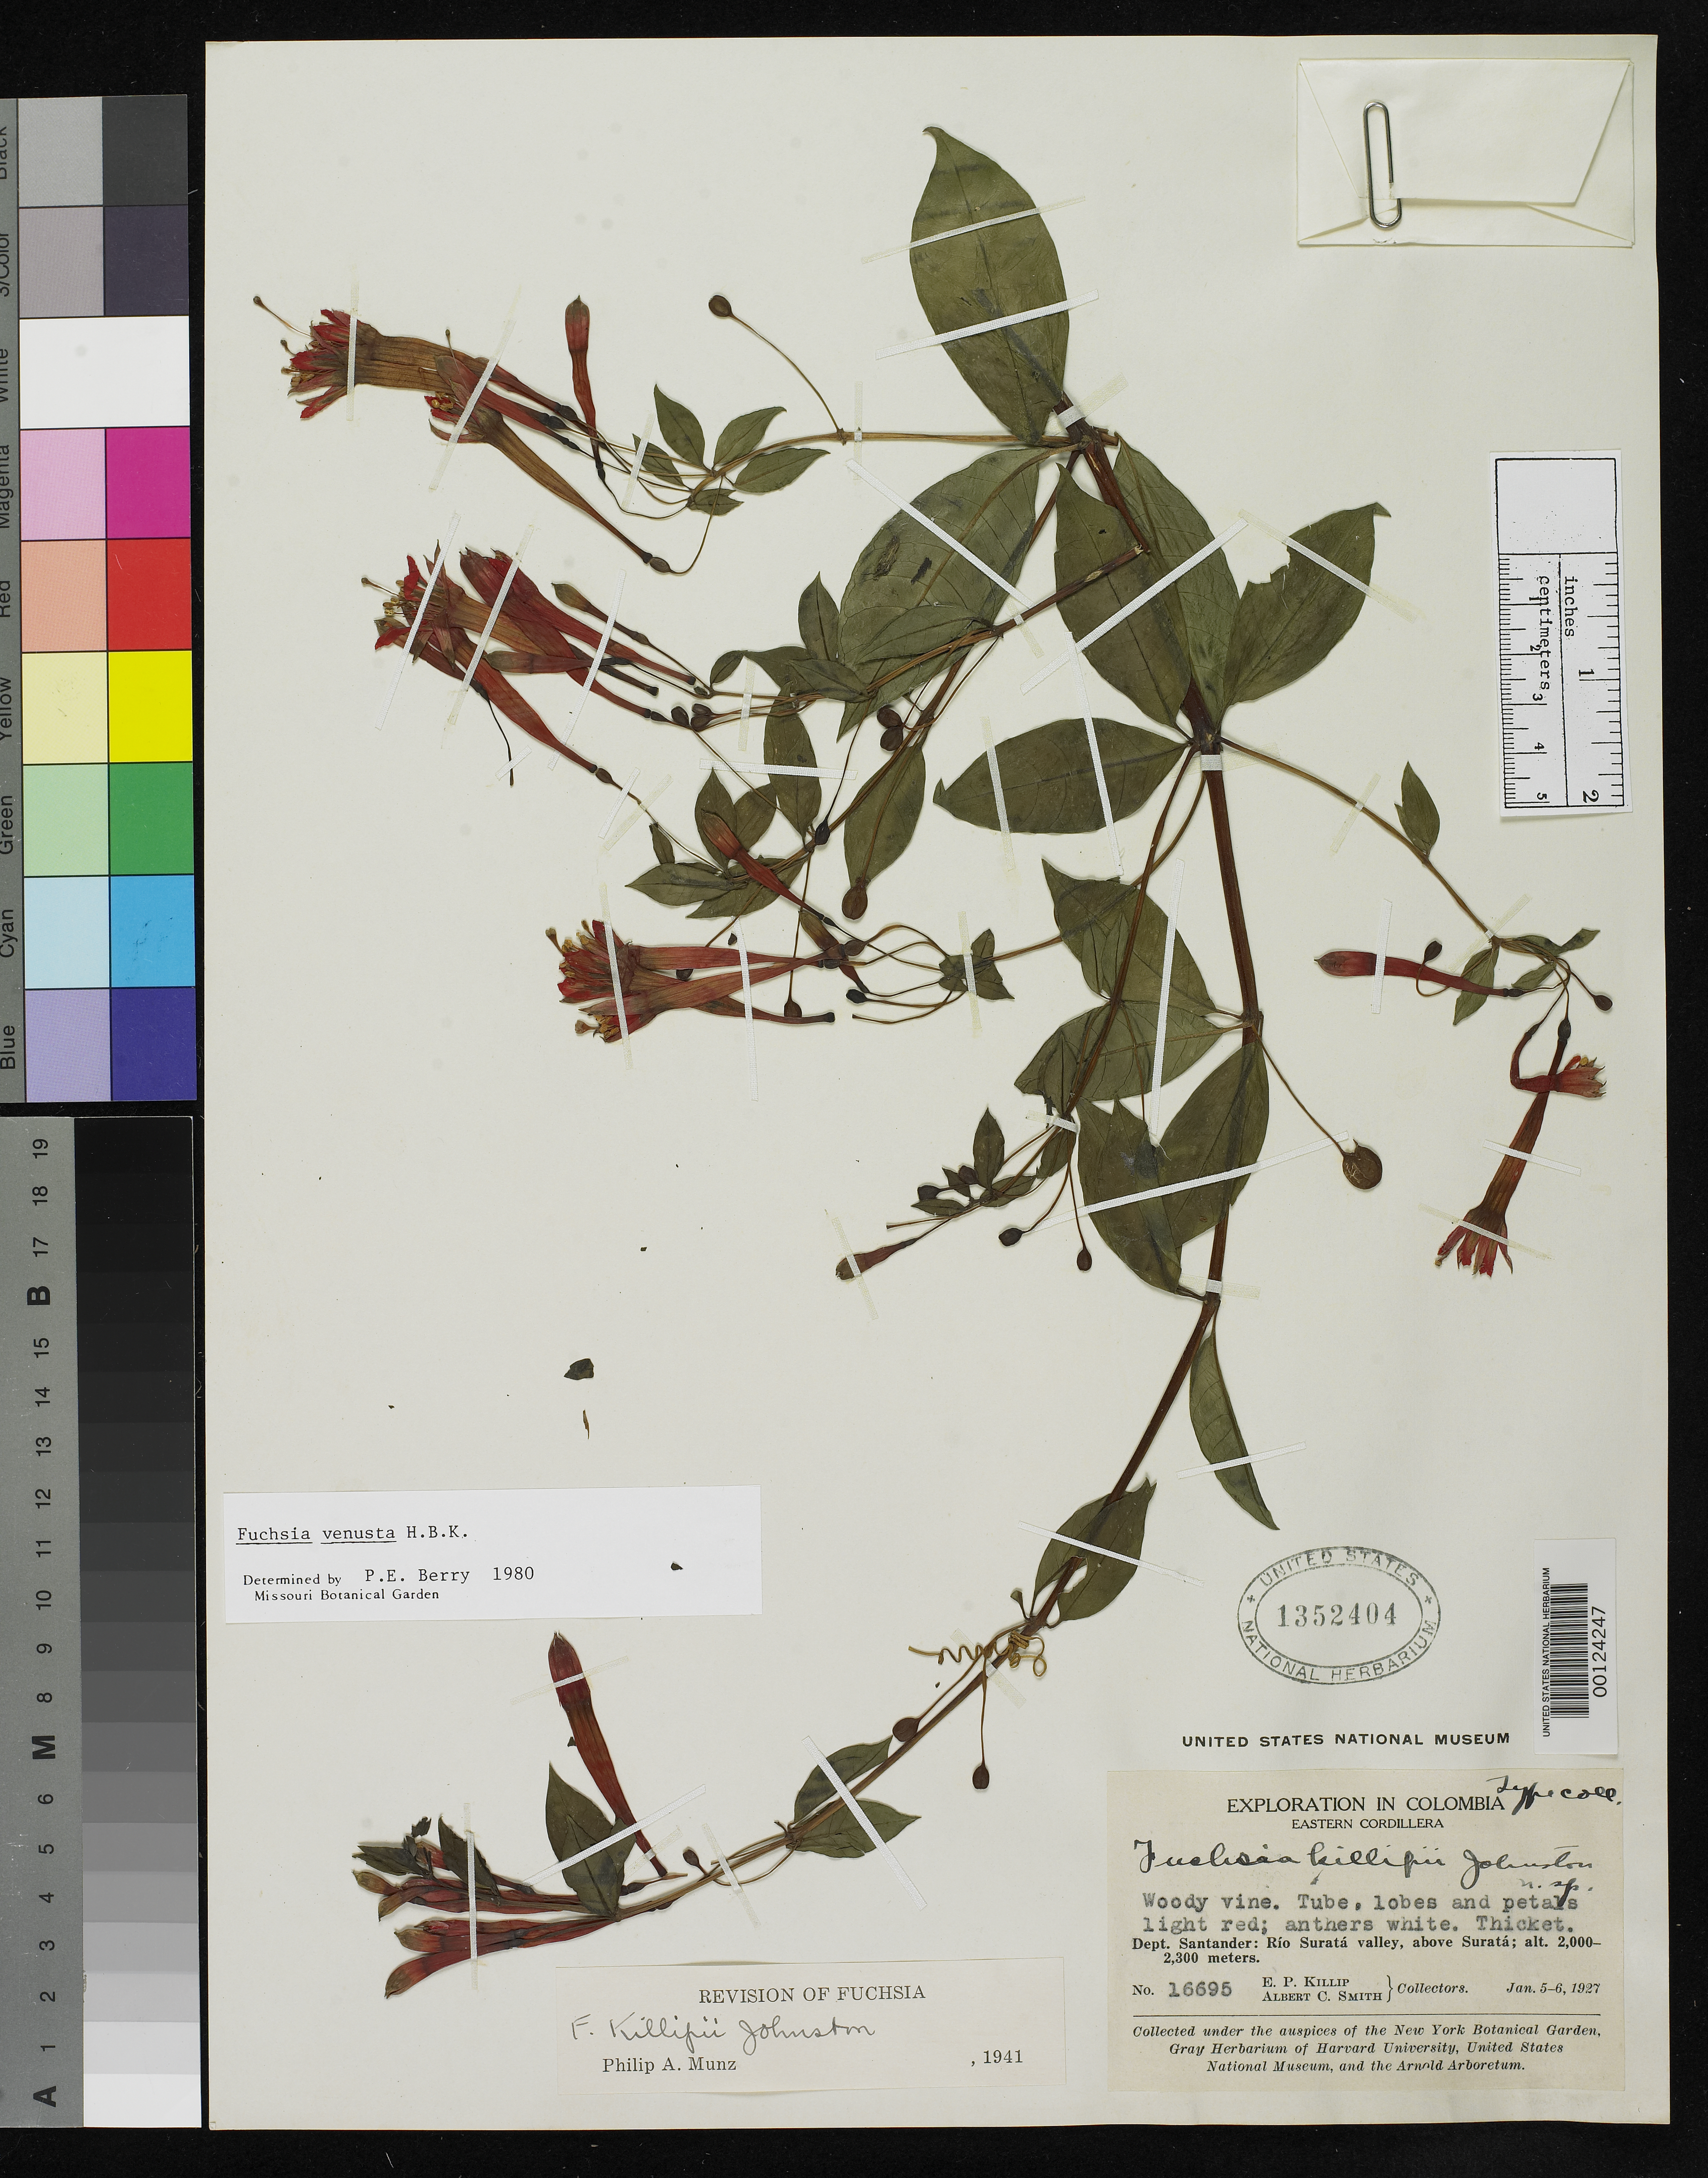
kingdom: Plantae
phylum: Tracheophyta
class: Magnoliopsida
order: Myrtales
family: Onagraceae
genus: Fuchsia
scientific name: Fuchsia killipii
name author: I.M. Johnst.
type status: Isotype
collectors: E. P. Killip & A. C. Smith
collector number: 16695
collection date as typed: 05 Jan 1927 to 06 Jan 1927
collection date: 1927-01-05/1927-01-06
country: Colombia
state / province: Santander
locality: Rio Surata, above Surata.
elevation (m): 2000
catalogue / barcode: US 1352404